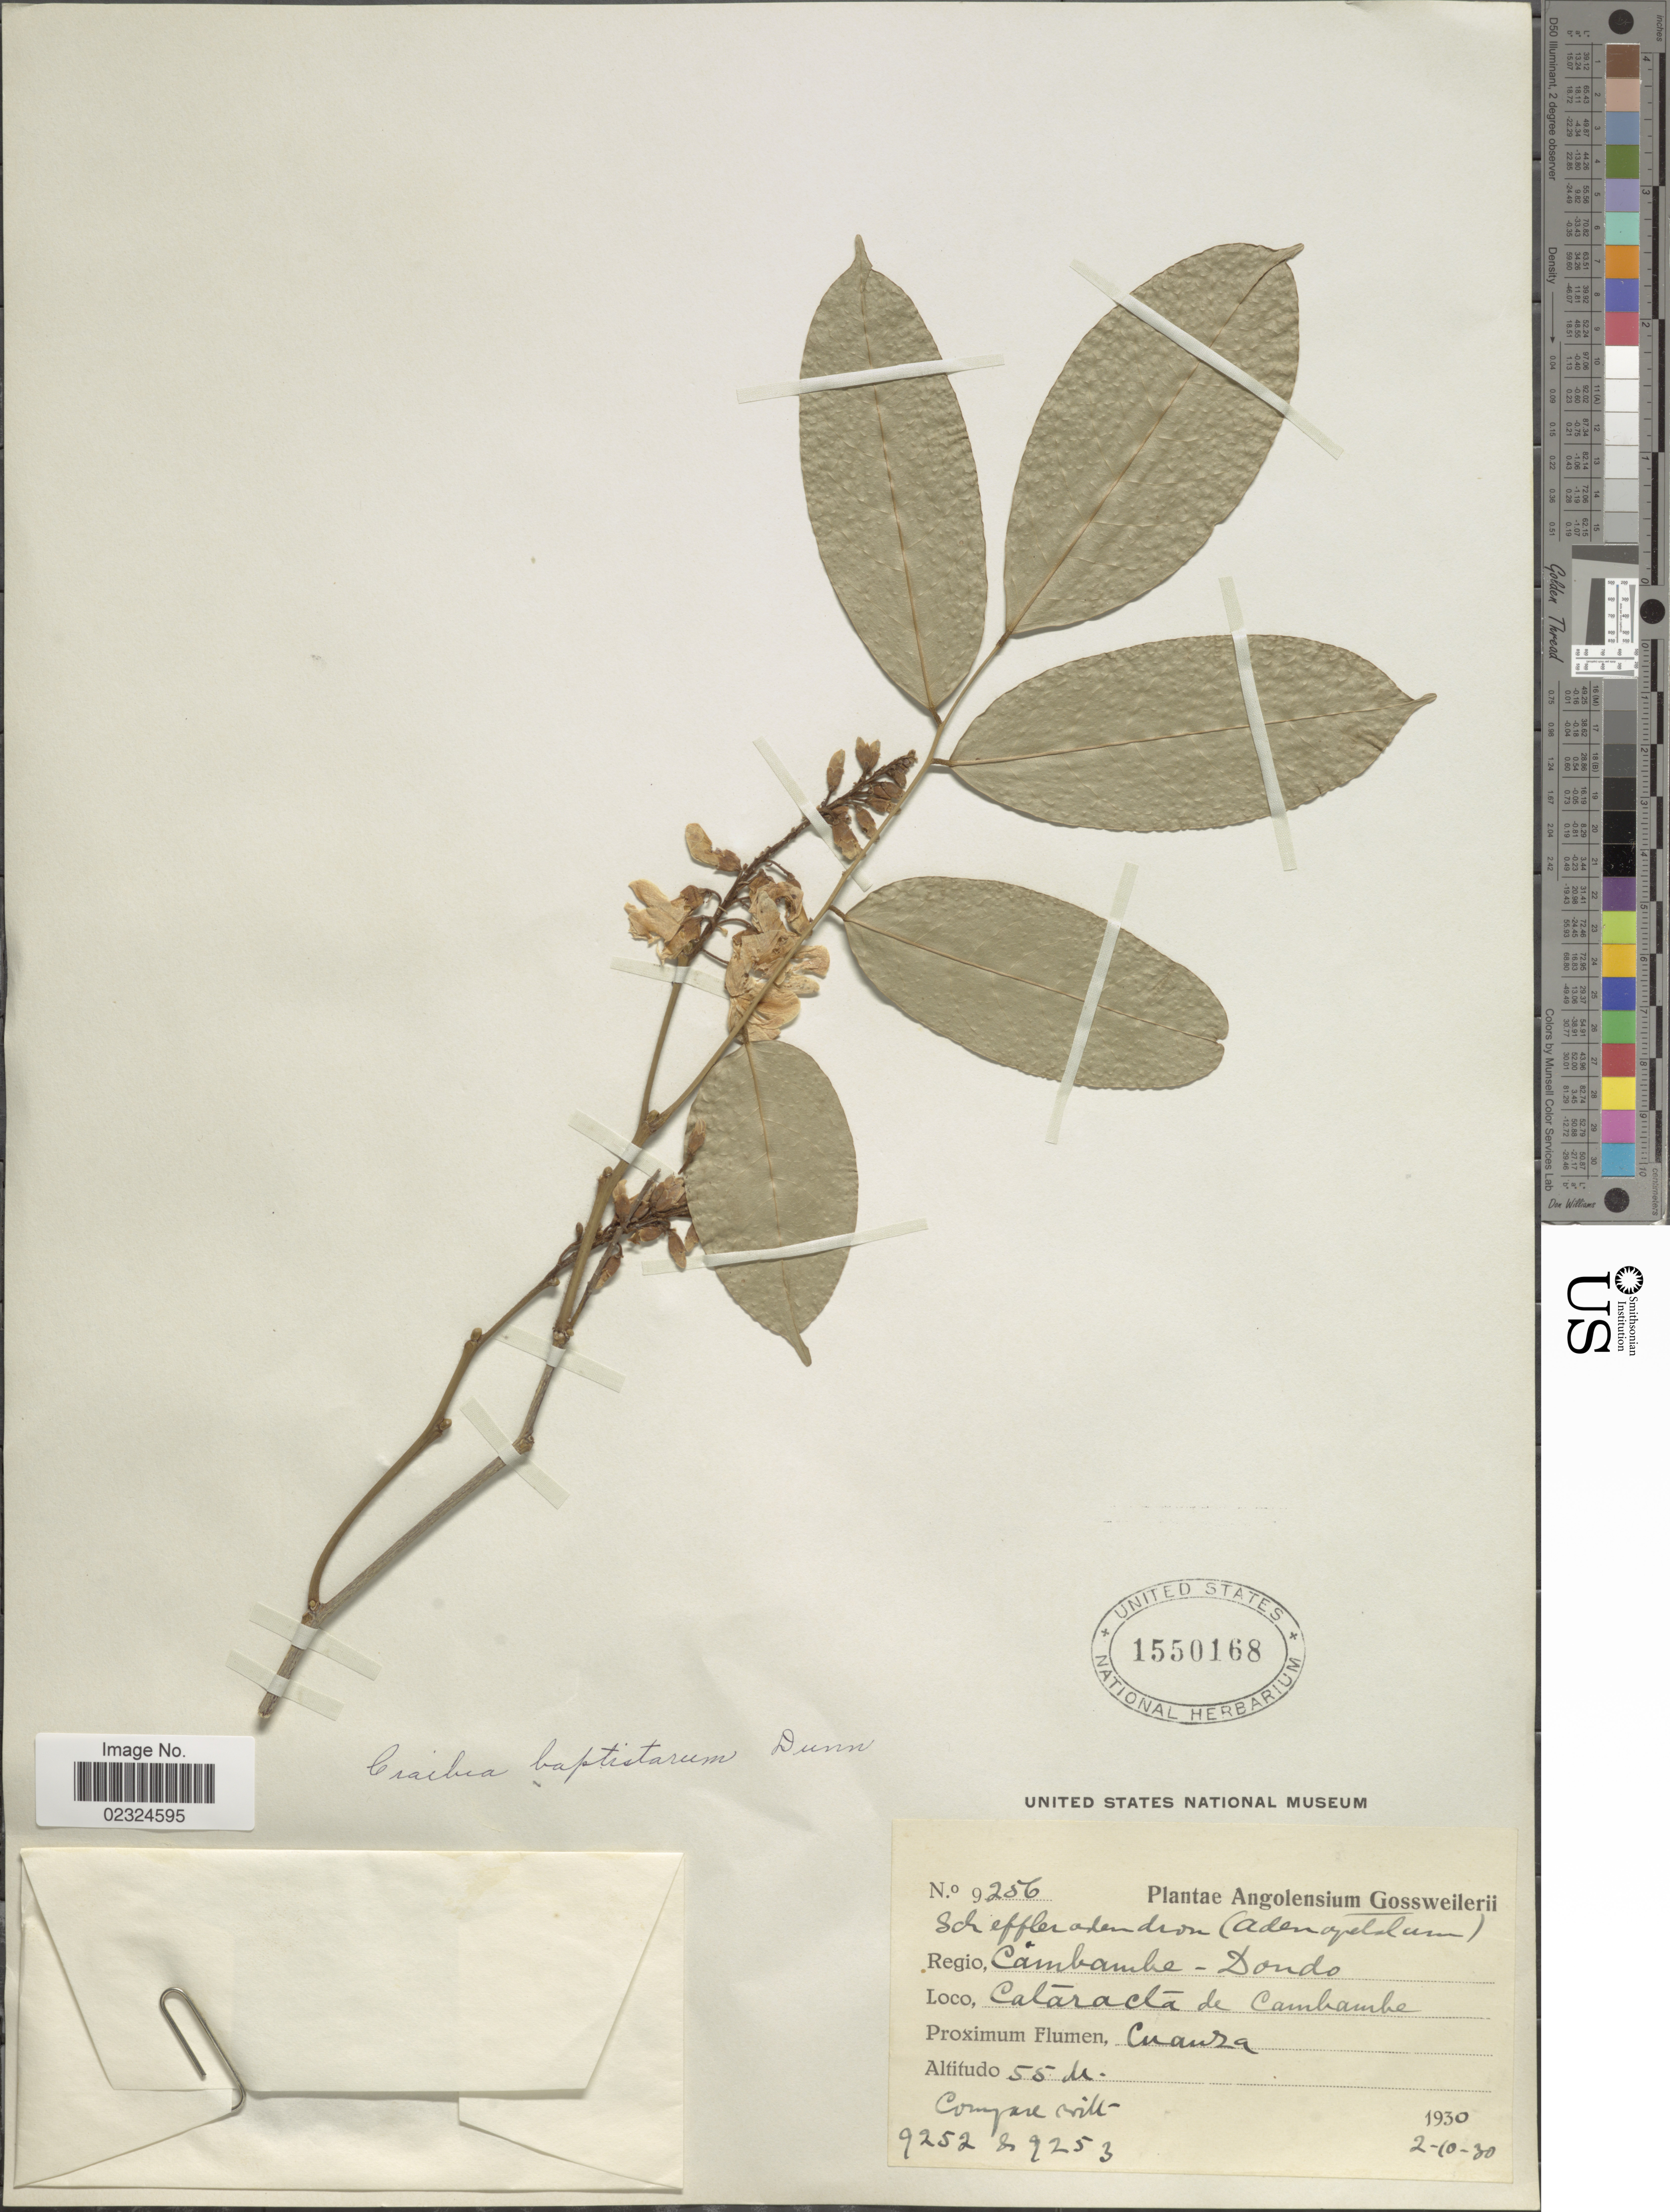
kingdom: Plantae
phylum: Tracheophyta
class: Magnoliopsida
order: Fabales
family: Fabaceae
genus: Craibia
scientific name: Craibia baptistarum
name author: (Büttner) Dunn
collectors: -. Gossweiler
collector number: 9256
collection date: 1930-10-02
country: Angola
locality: Angolensium. Regio, Cambambe - Donde. Calarada de Cambambe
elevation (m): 55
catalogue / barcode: US 1550168